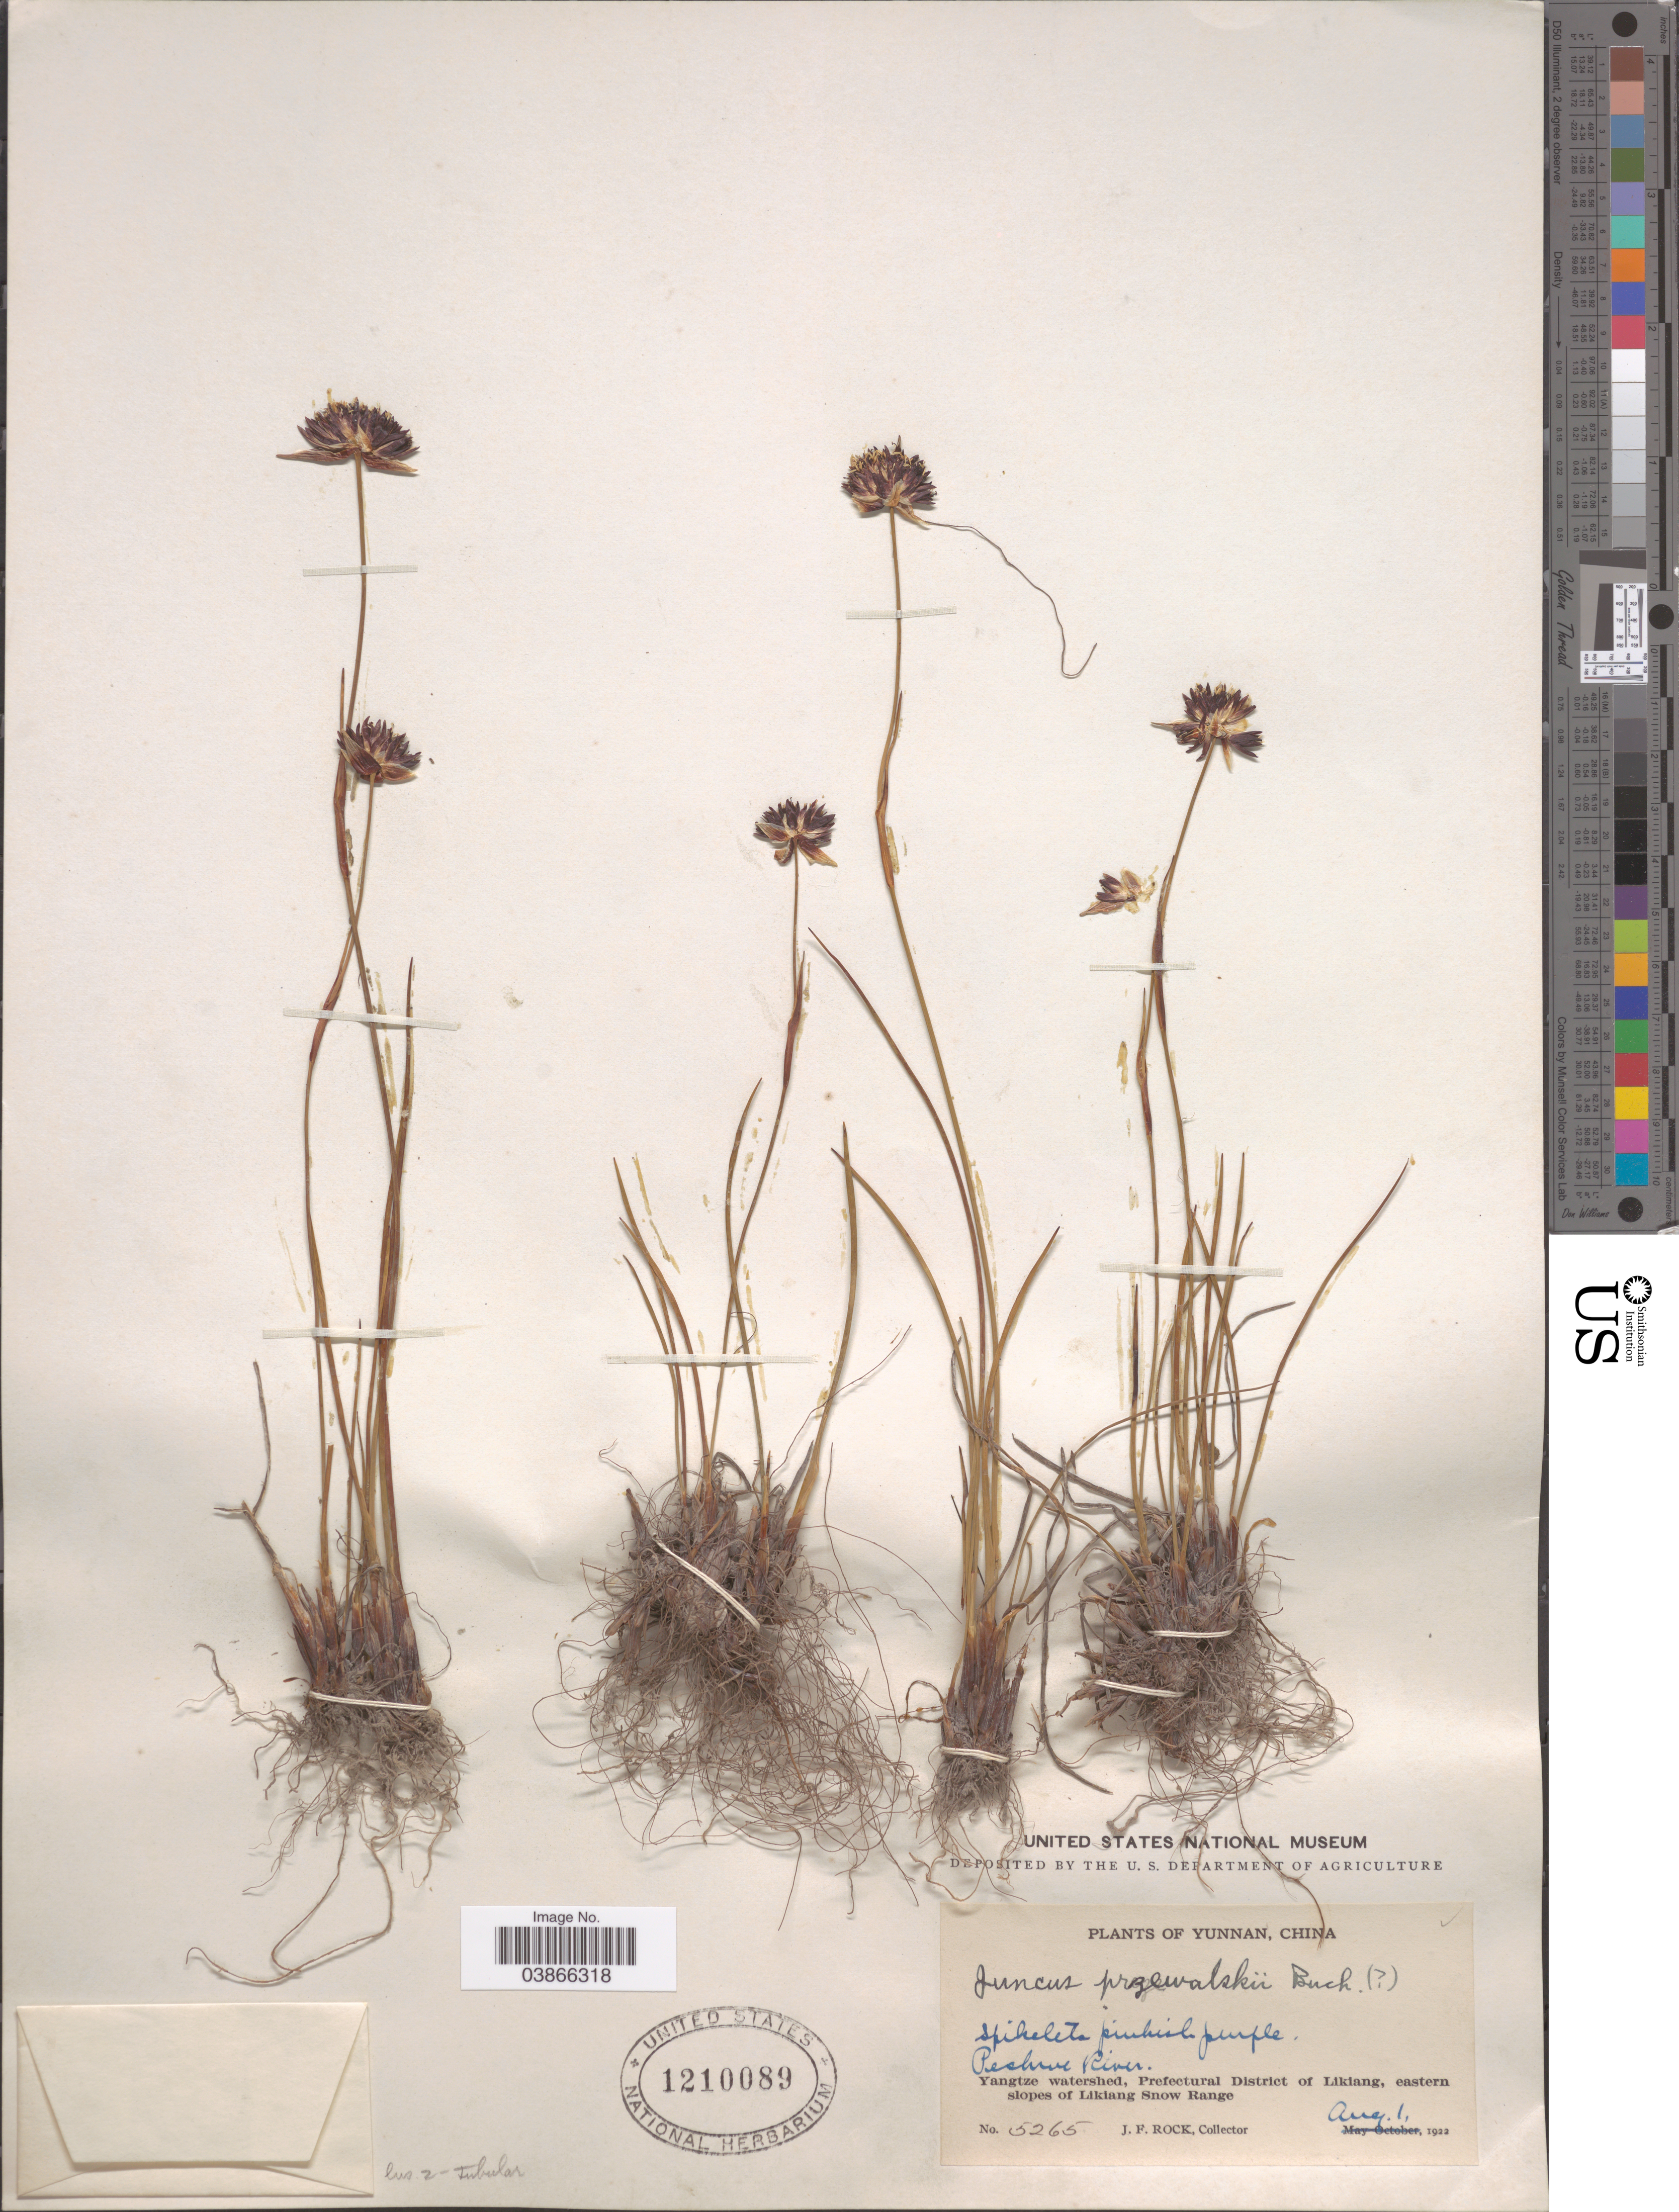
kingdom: Plantae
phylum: Tracheophyta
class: Liliopsida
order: Poales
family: Juncaceae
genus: Juncus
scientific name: Juncus przewalskii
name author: Buchenau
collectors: J. Rock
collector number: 5265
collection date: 1922-08-01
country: China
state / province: Yunnan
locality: Peshwe River. Yangtze watershed, Prefectural District of Likiang, eastern slopes of Likiang Snow Range.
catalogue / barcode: US 1210089